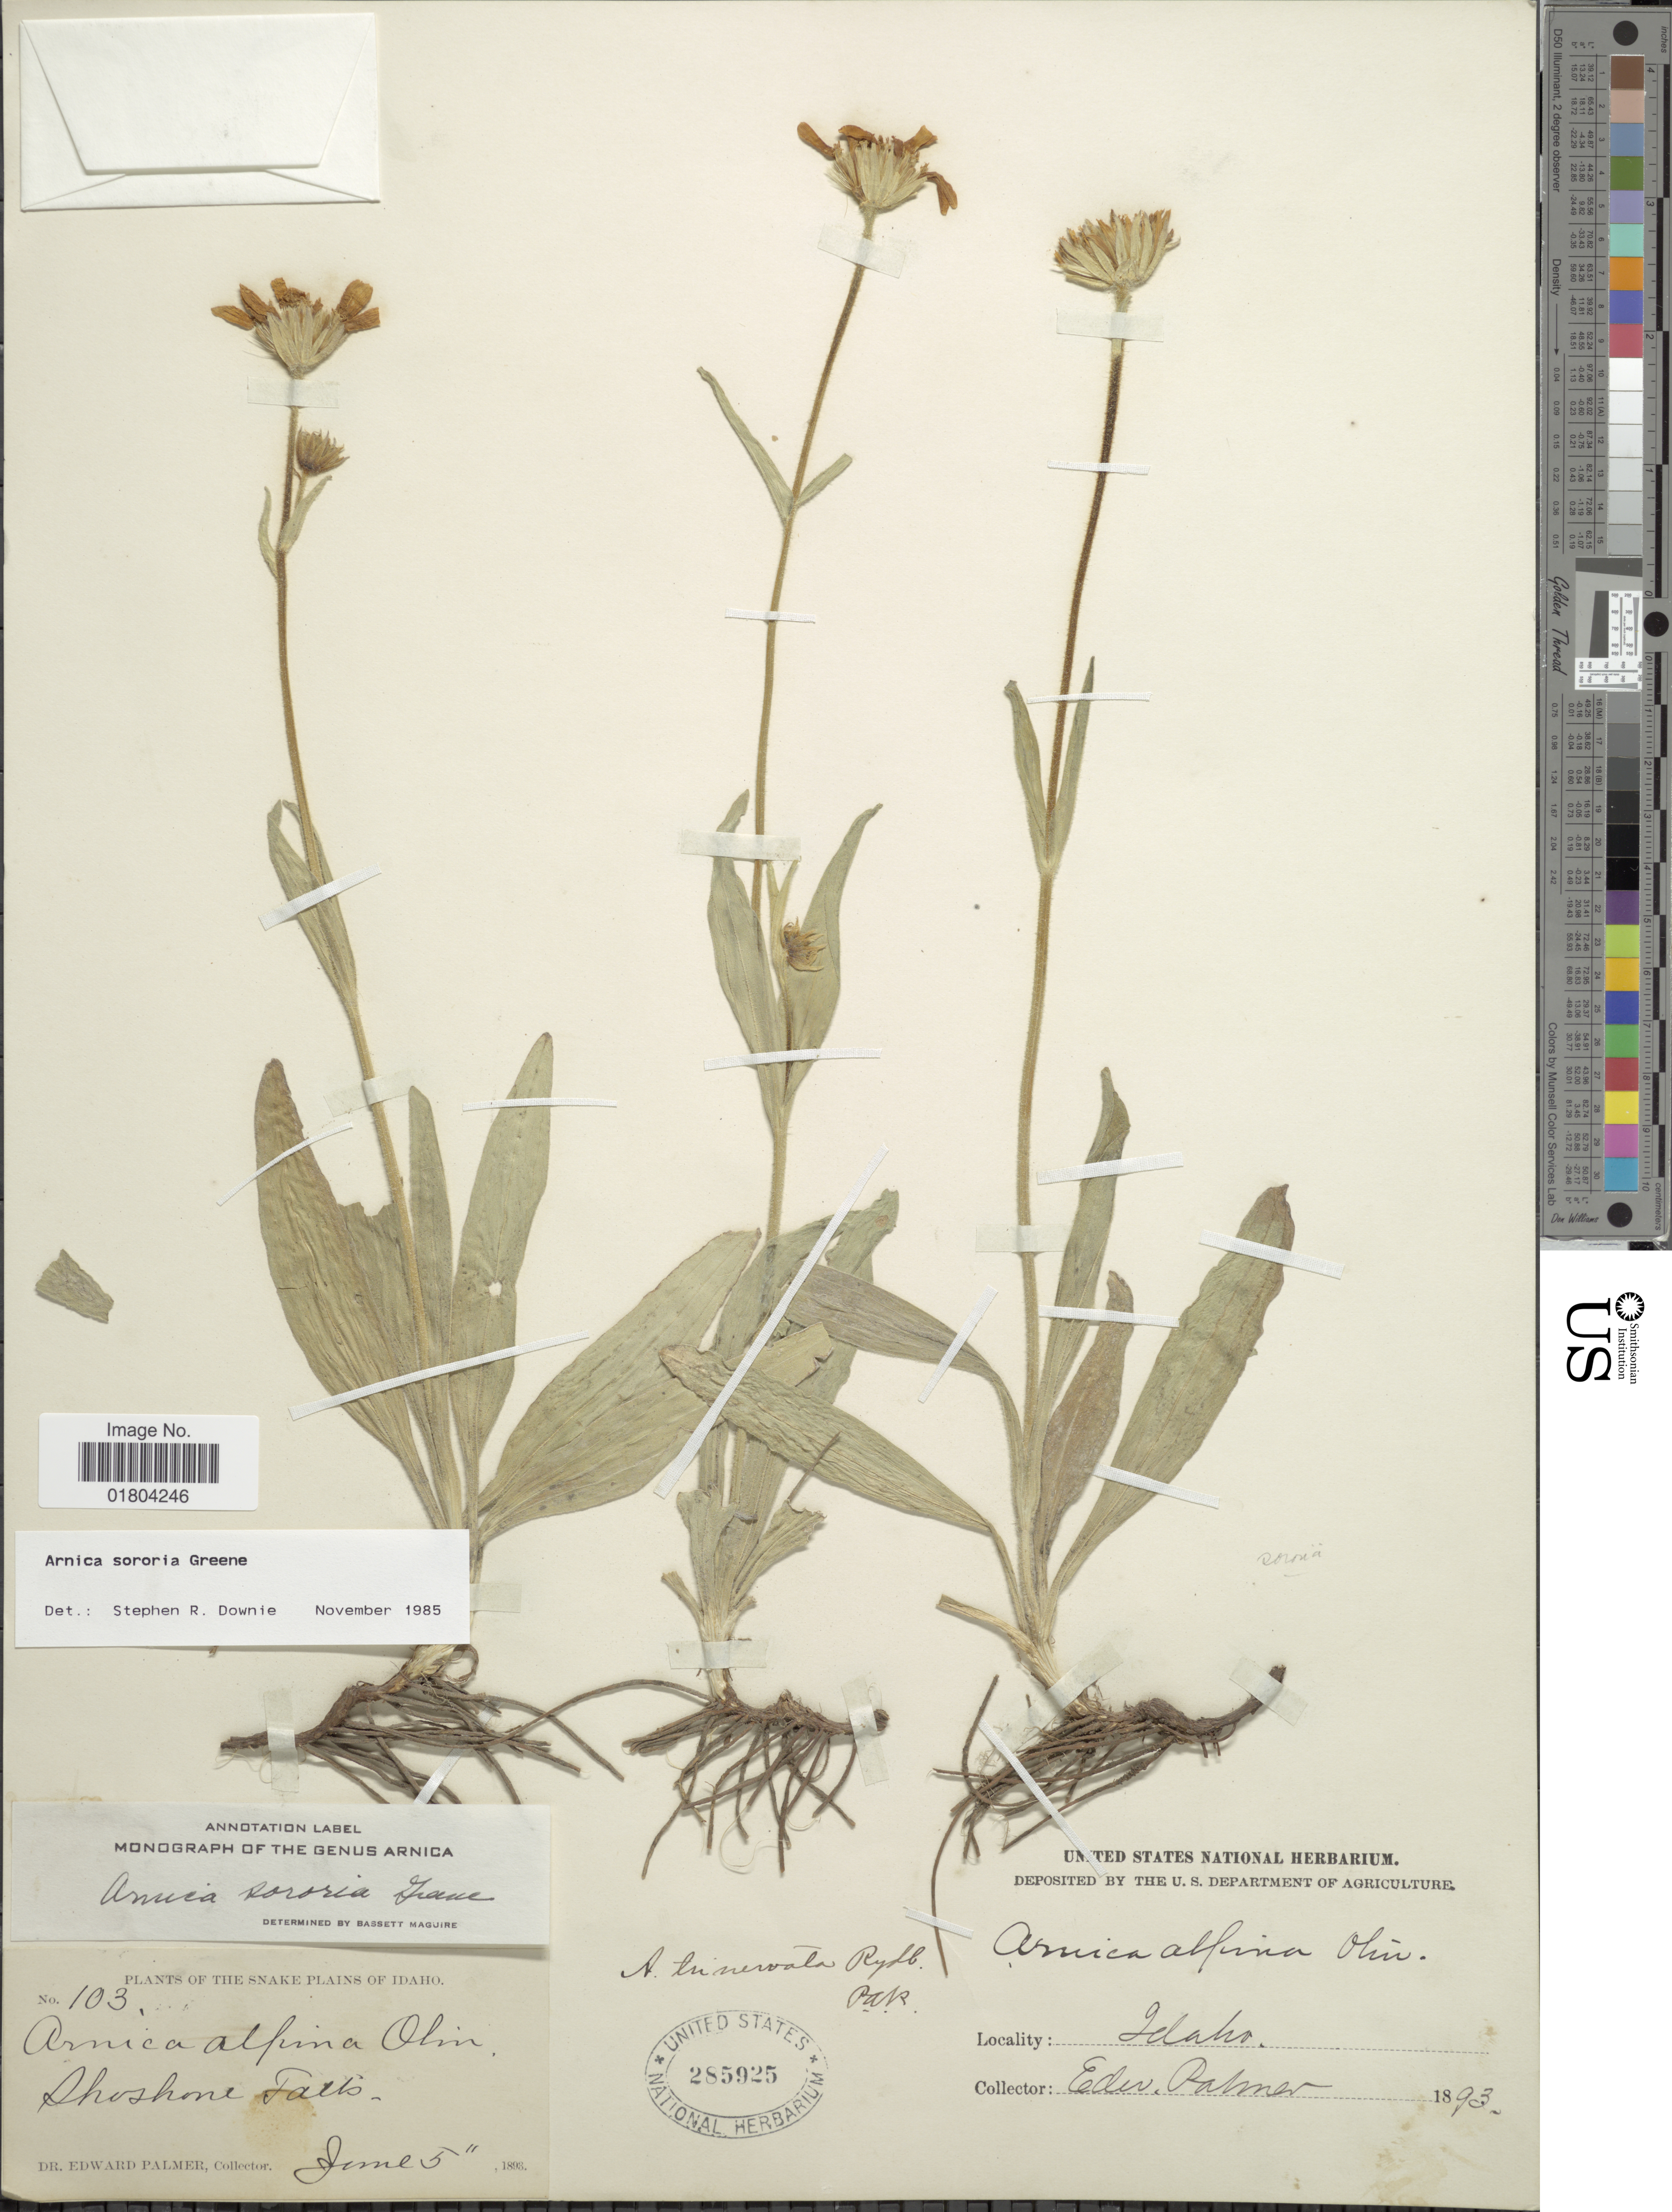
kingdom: Plantae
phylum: Tracheophyta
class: Magnoliopsida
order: Asterales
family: Asteraceae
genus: Arnica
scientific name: Arnica sororia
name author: Greene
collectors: E. Palmer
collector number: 103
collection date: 1893-06-05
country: United States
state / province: Idaho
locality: The Snake Plains, Shoshone Falls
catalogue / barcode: US 285925